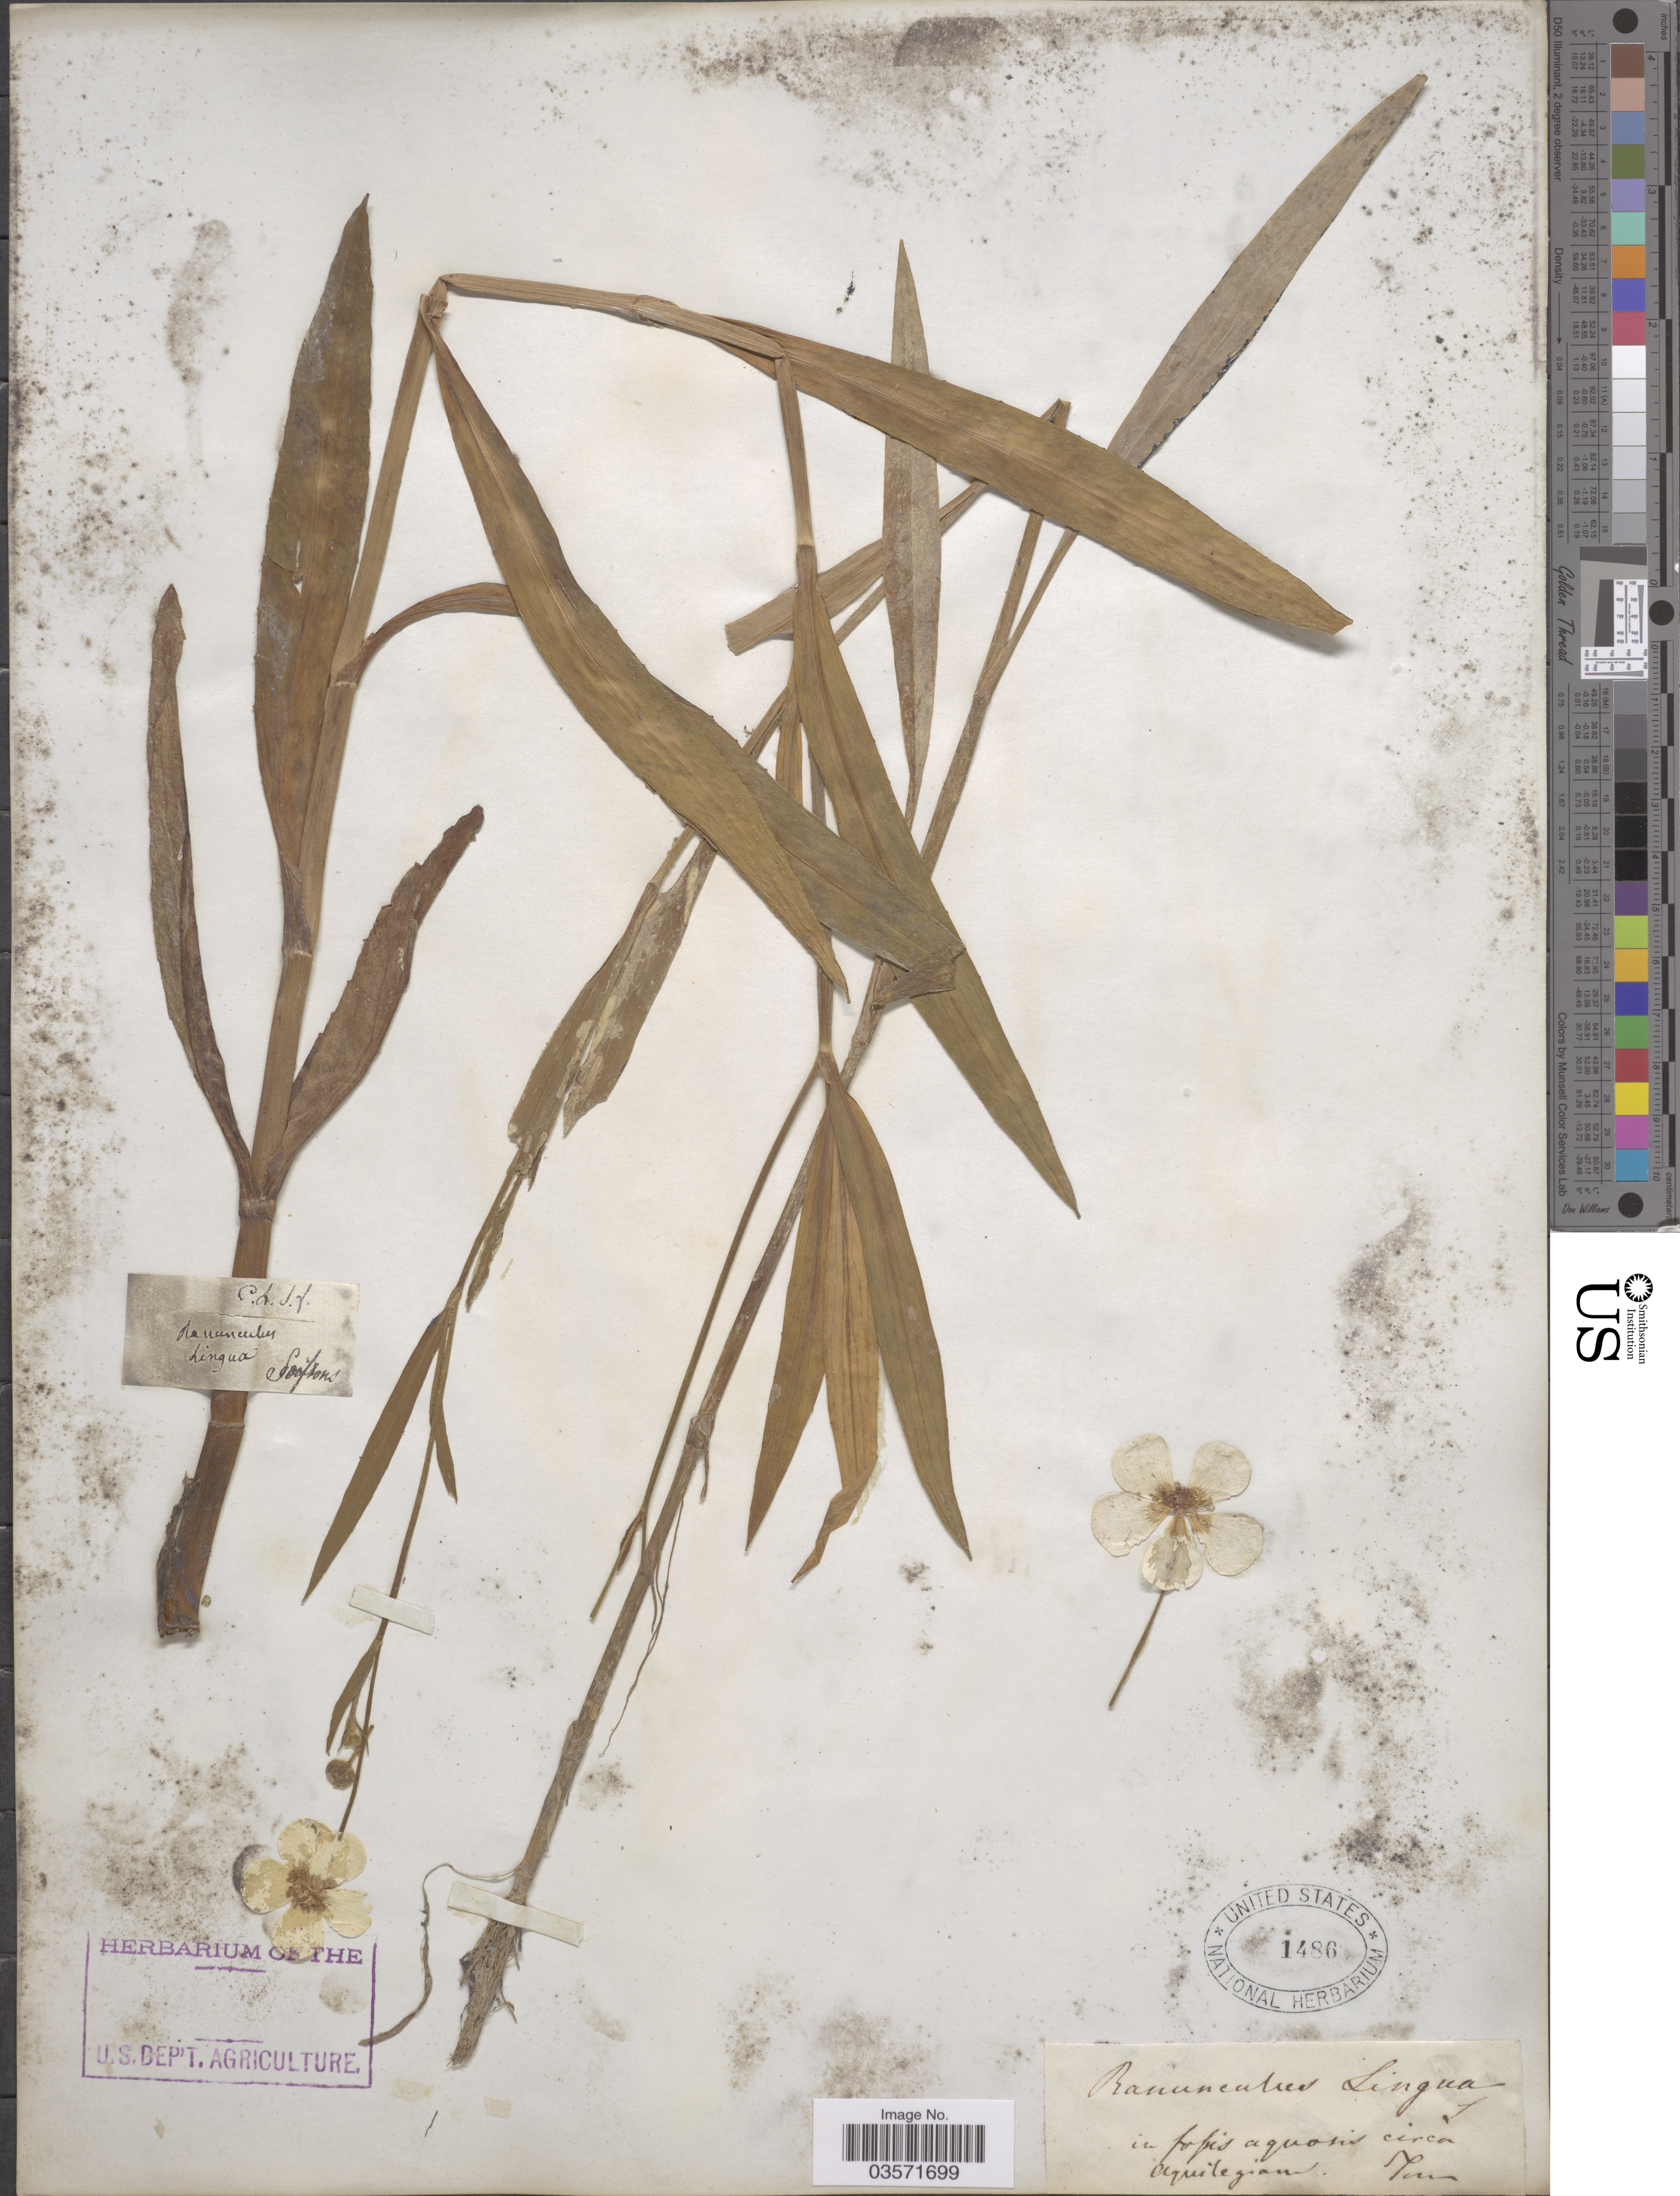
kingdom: Plantae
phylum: Tracheophyta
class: Magnoliopsida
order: Ranunculales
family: Ranunculaceae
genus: Ranunculus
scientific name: Ranunculus lingua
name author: L.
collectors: Torr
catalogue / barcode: US 1486